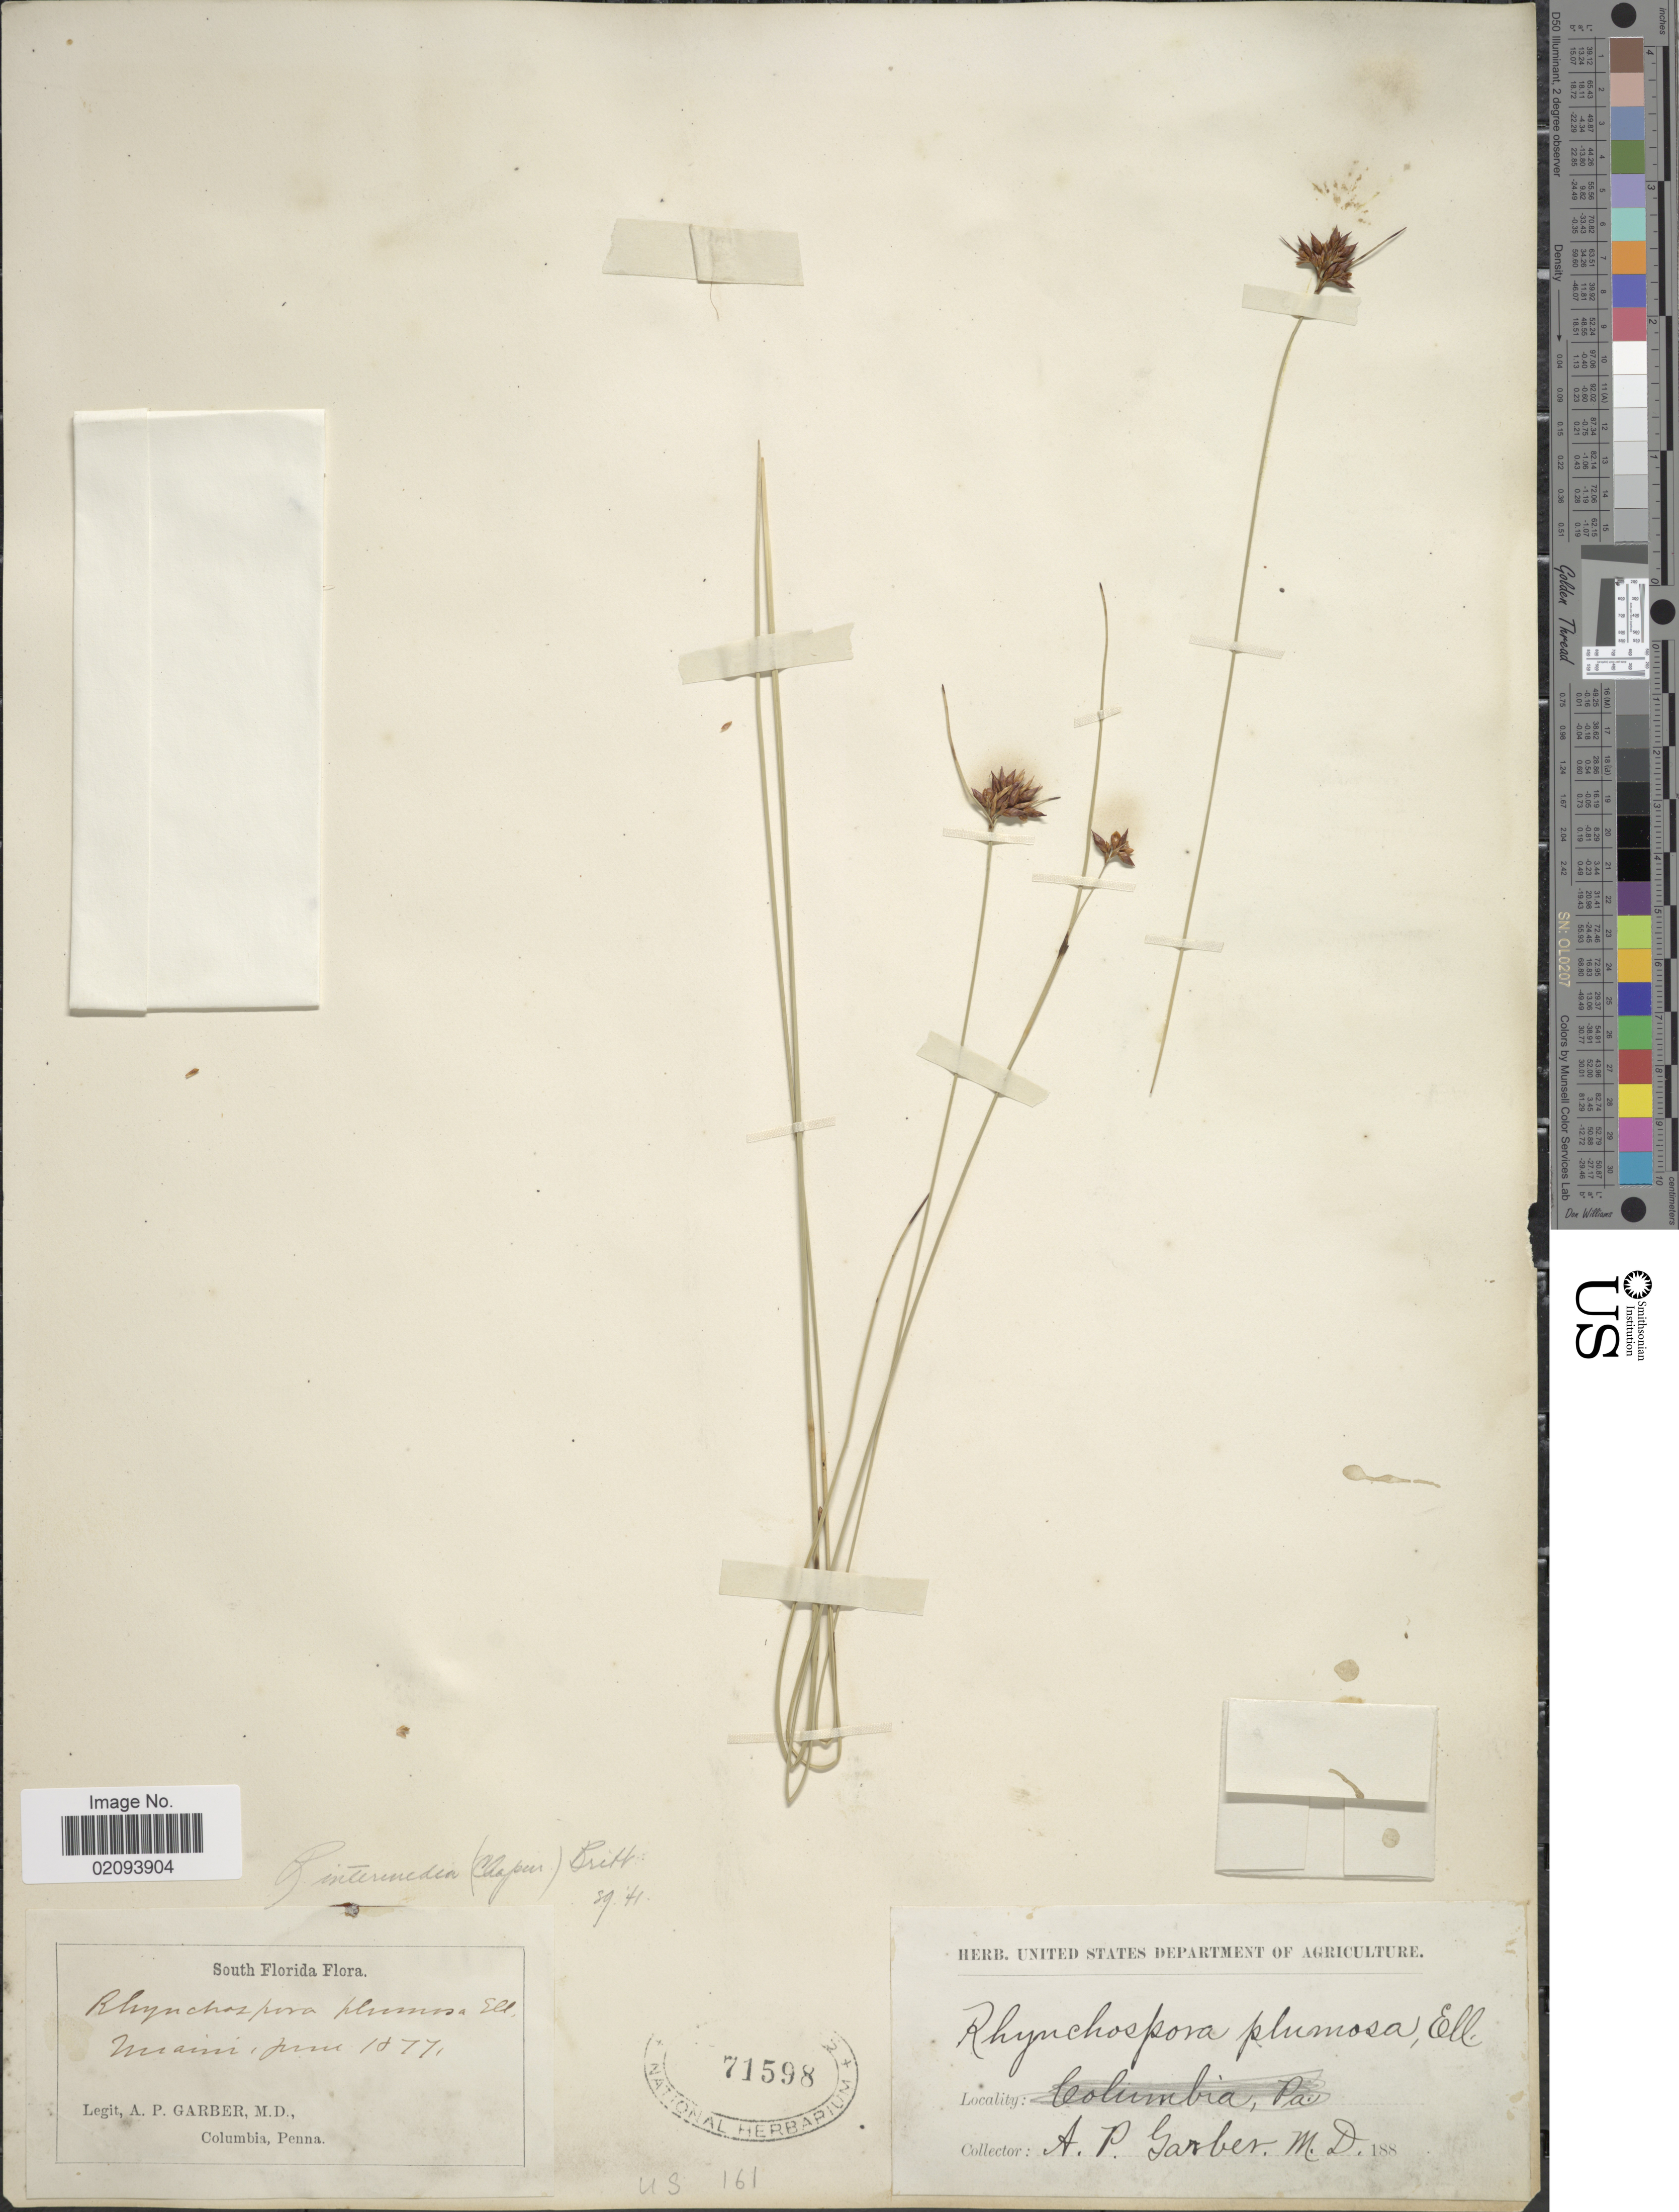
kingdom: Plantae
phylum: Tracheophyta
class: Liliopsida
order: Poales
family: Cyperaceae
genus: Rhynchospora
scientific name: Rhynchospora intermedia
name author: (Chapm.) Britton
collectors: A. P. Garber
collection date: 1877-06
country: United States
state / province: Florida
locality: South Florida. Miami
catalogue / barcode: US 71598